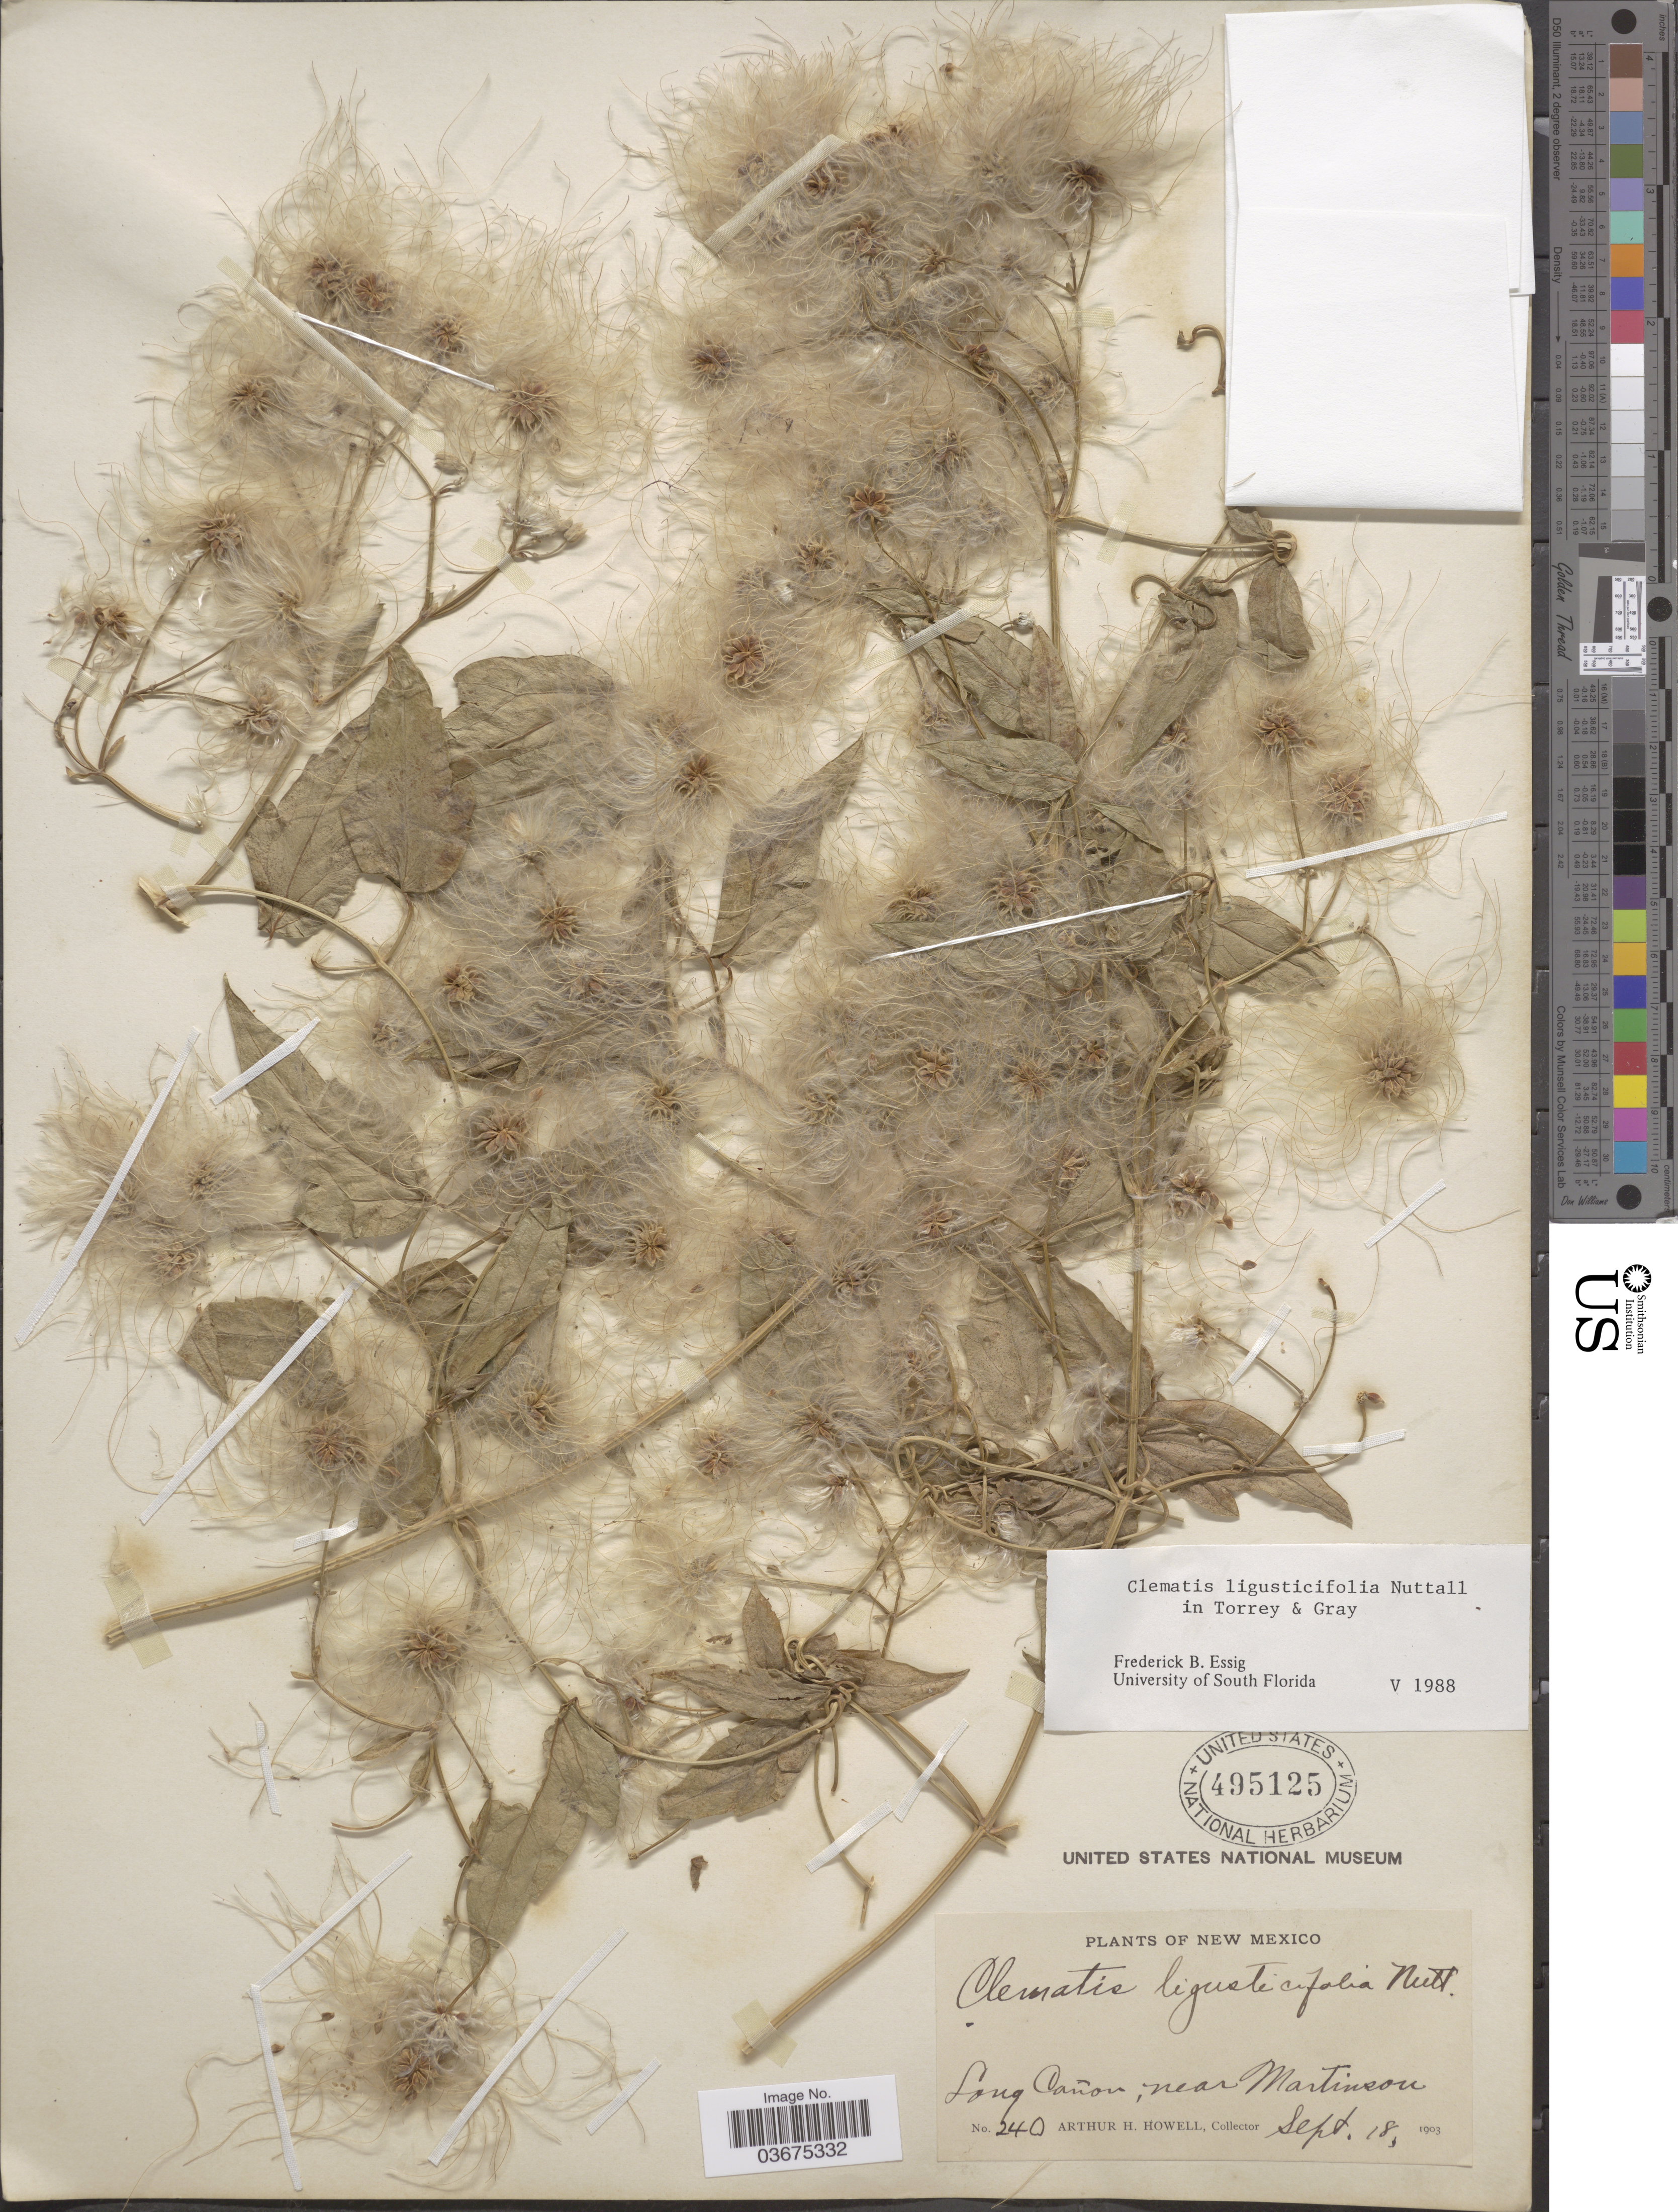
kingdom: Plantae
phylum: Tracheophyta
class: Magnoliopsida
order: Ranunculales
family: Ranunculaceae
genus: Clematis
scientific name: Clematis ligusticifolia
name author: Nutt.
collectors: A. H. Howell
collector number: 240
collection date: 1903-09-18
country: United States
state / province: New Mexico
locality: Long Cañon, near Martinson.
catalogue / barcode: US 495125